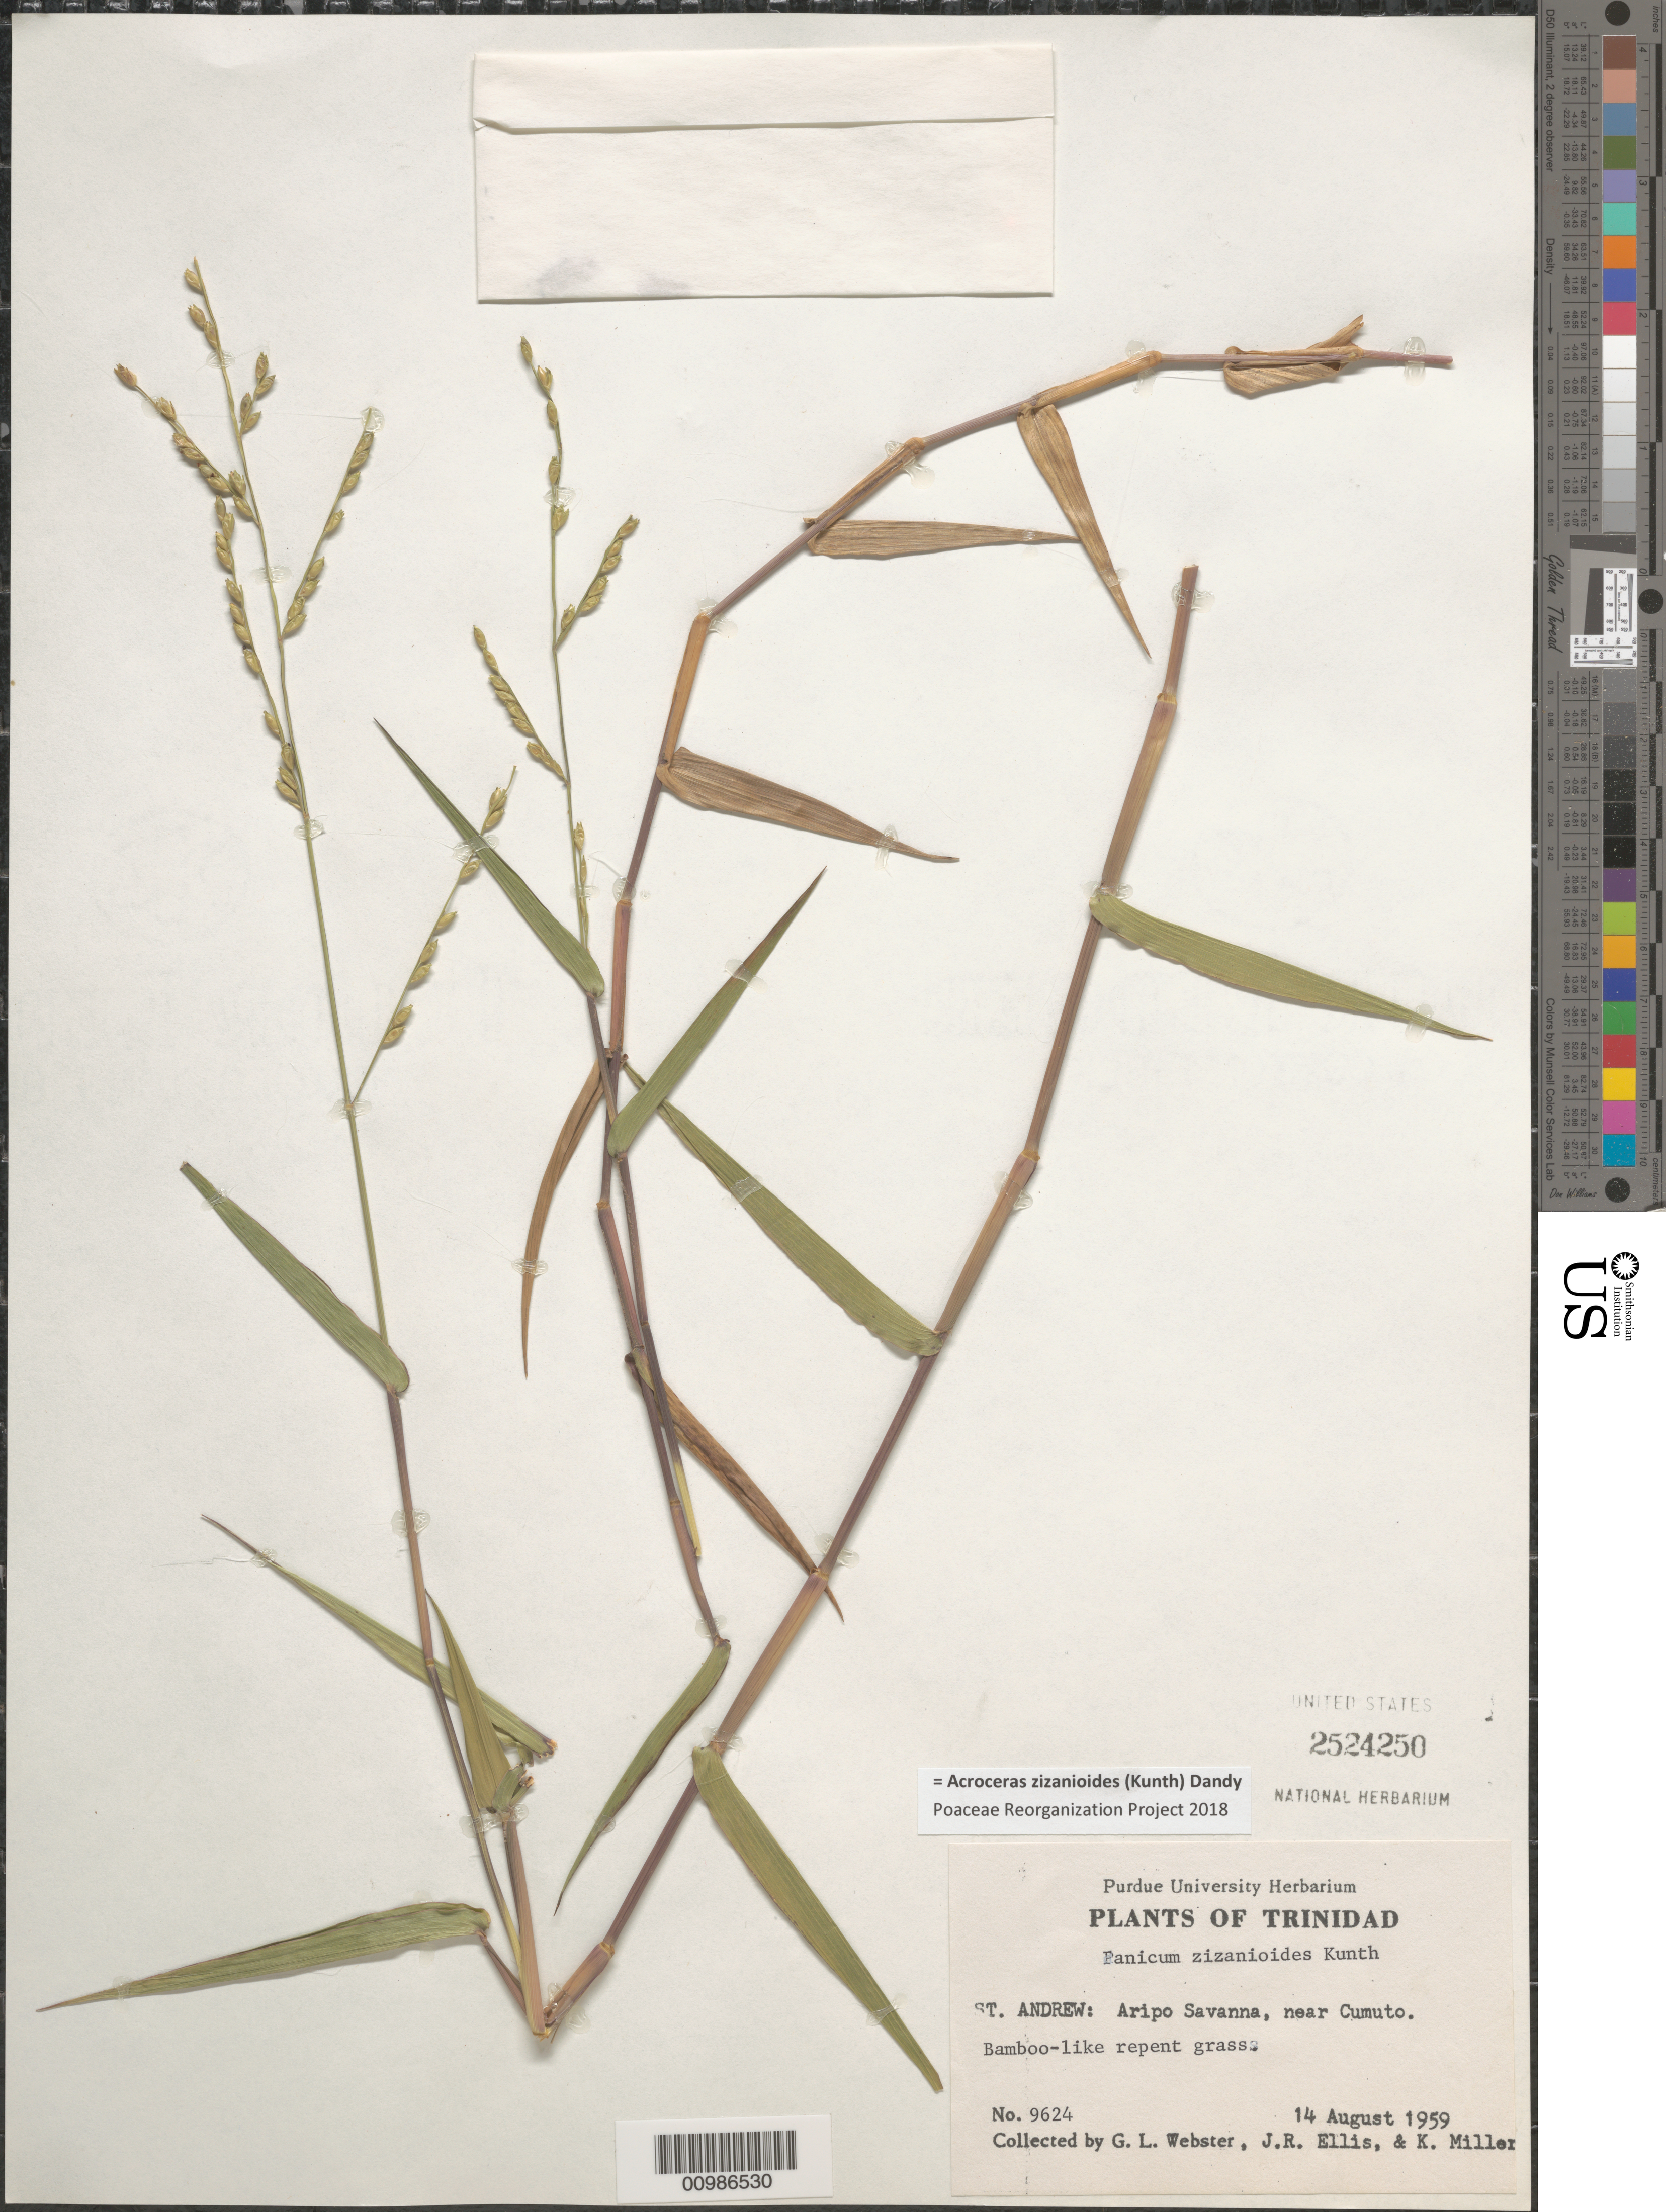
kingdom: Plantae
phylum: Tracheophyta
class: Liliopsida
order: Poales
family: Poaceae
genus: Acroceras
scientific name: Acroceras zizanioides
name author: (Kunth) Dandy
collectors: G. L. Webster, J. R. Ellis & K. Miller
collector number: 9624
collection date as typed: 14 Aug 1959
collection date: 1959-08-14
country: Trinidad and Tobago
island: Trinidad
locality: St. Andrew: Aripo Savanna, near Cumuto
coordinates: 0 N, 0 E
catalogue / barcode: US 2524250